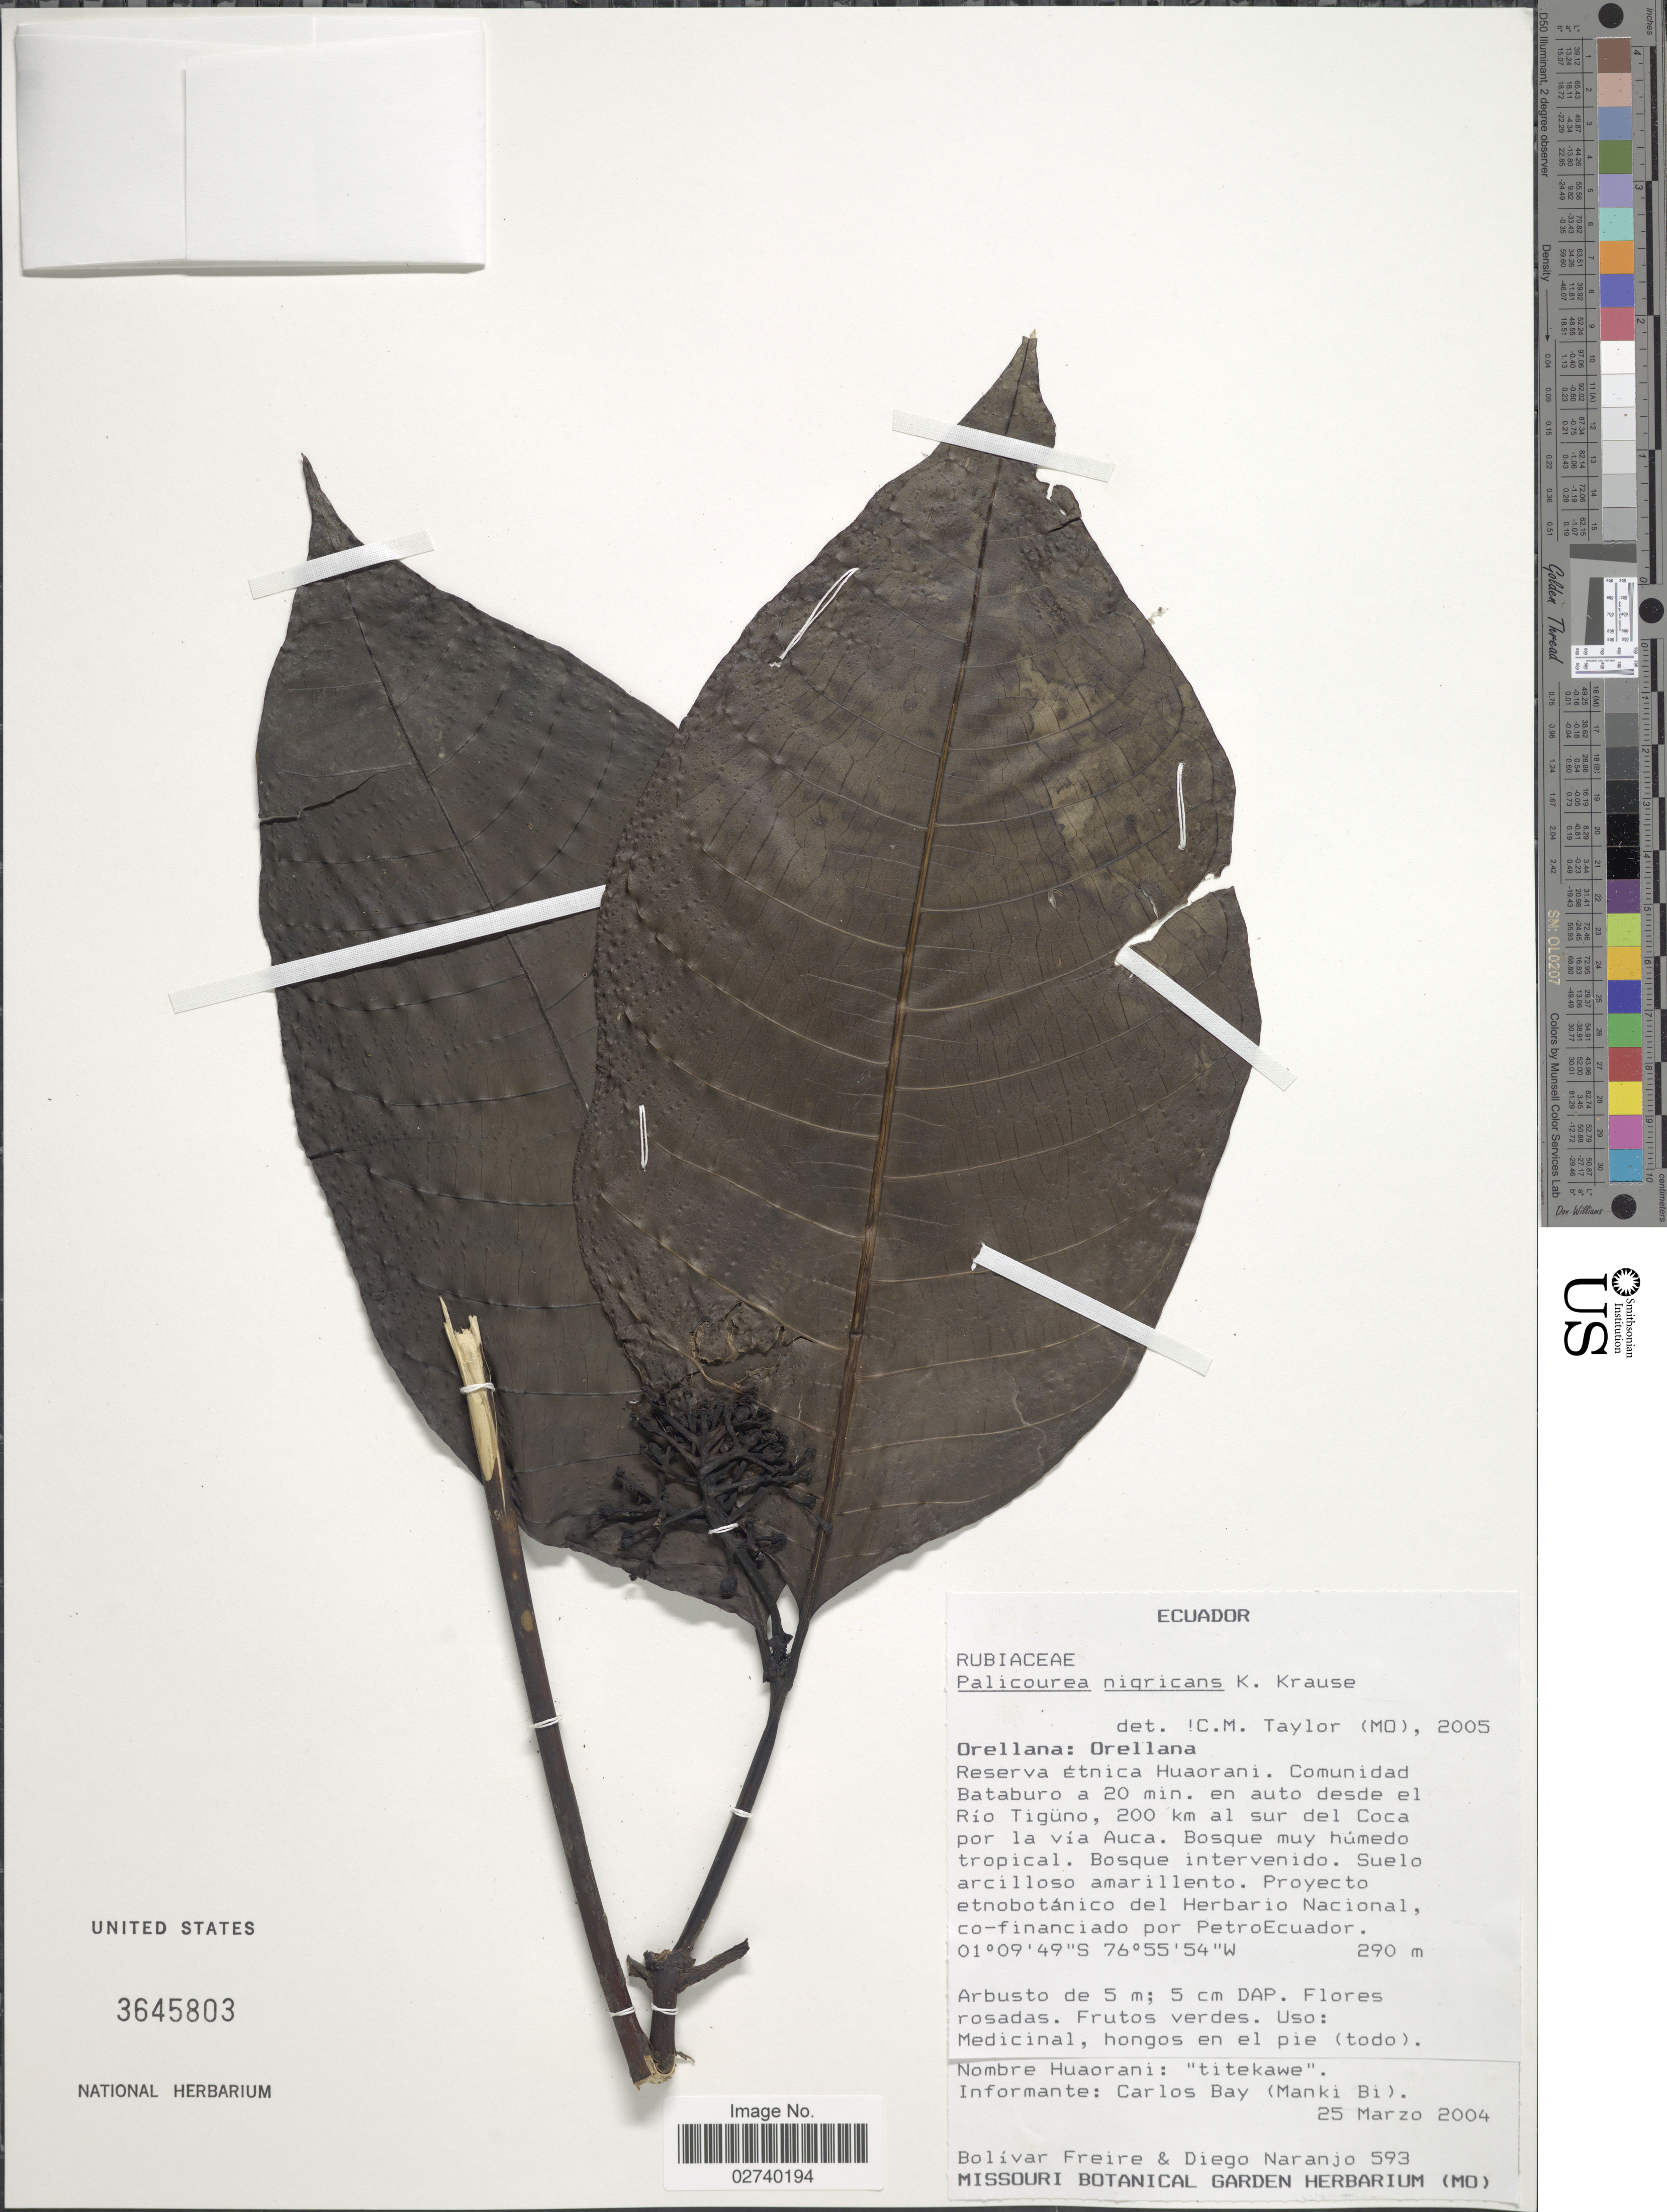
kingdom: Plantae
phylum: Tracheophyta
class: Magnoliopsida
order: Gentianales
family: Rubiaceae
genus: Palicourea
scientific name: Palicourea nigricans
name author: Krause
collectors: B. Freire & D. Naranjo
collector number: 593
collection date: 2004-03-25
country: Ecuador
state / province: Orellana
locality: Orellana, Reserva Etnica Huaorani, Comunidad Bataburo a 20 min. en auto desde el Rio Tiguno, 200 km al sur del Coca por la via Auca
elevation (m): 290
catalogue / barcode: US 3645803